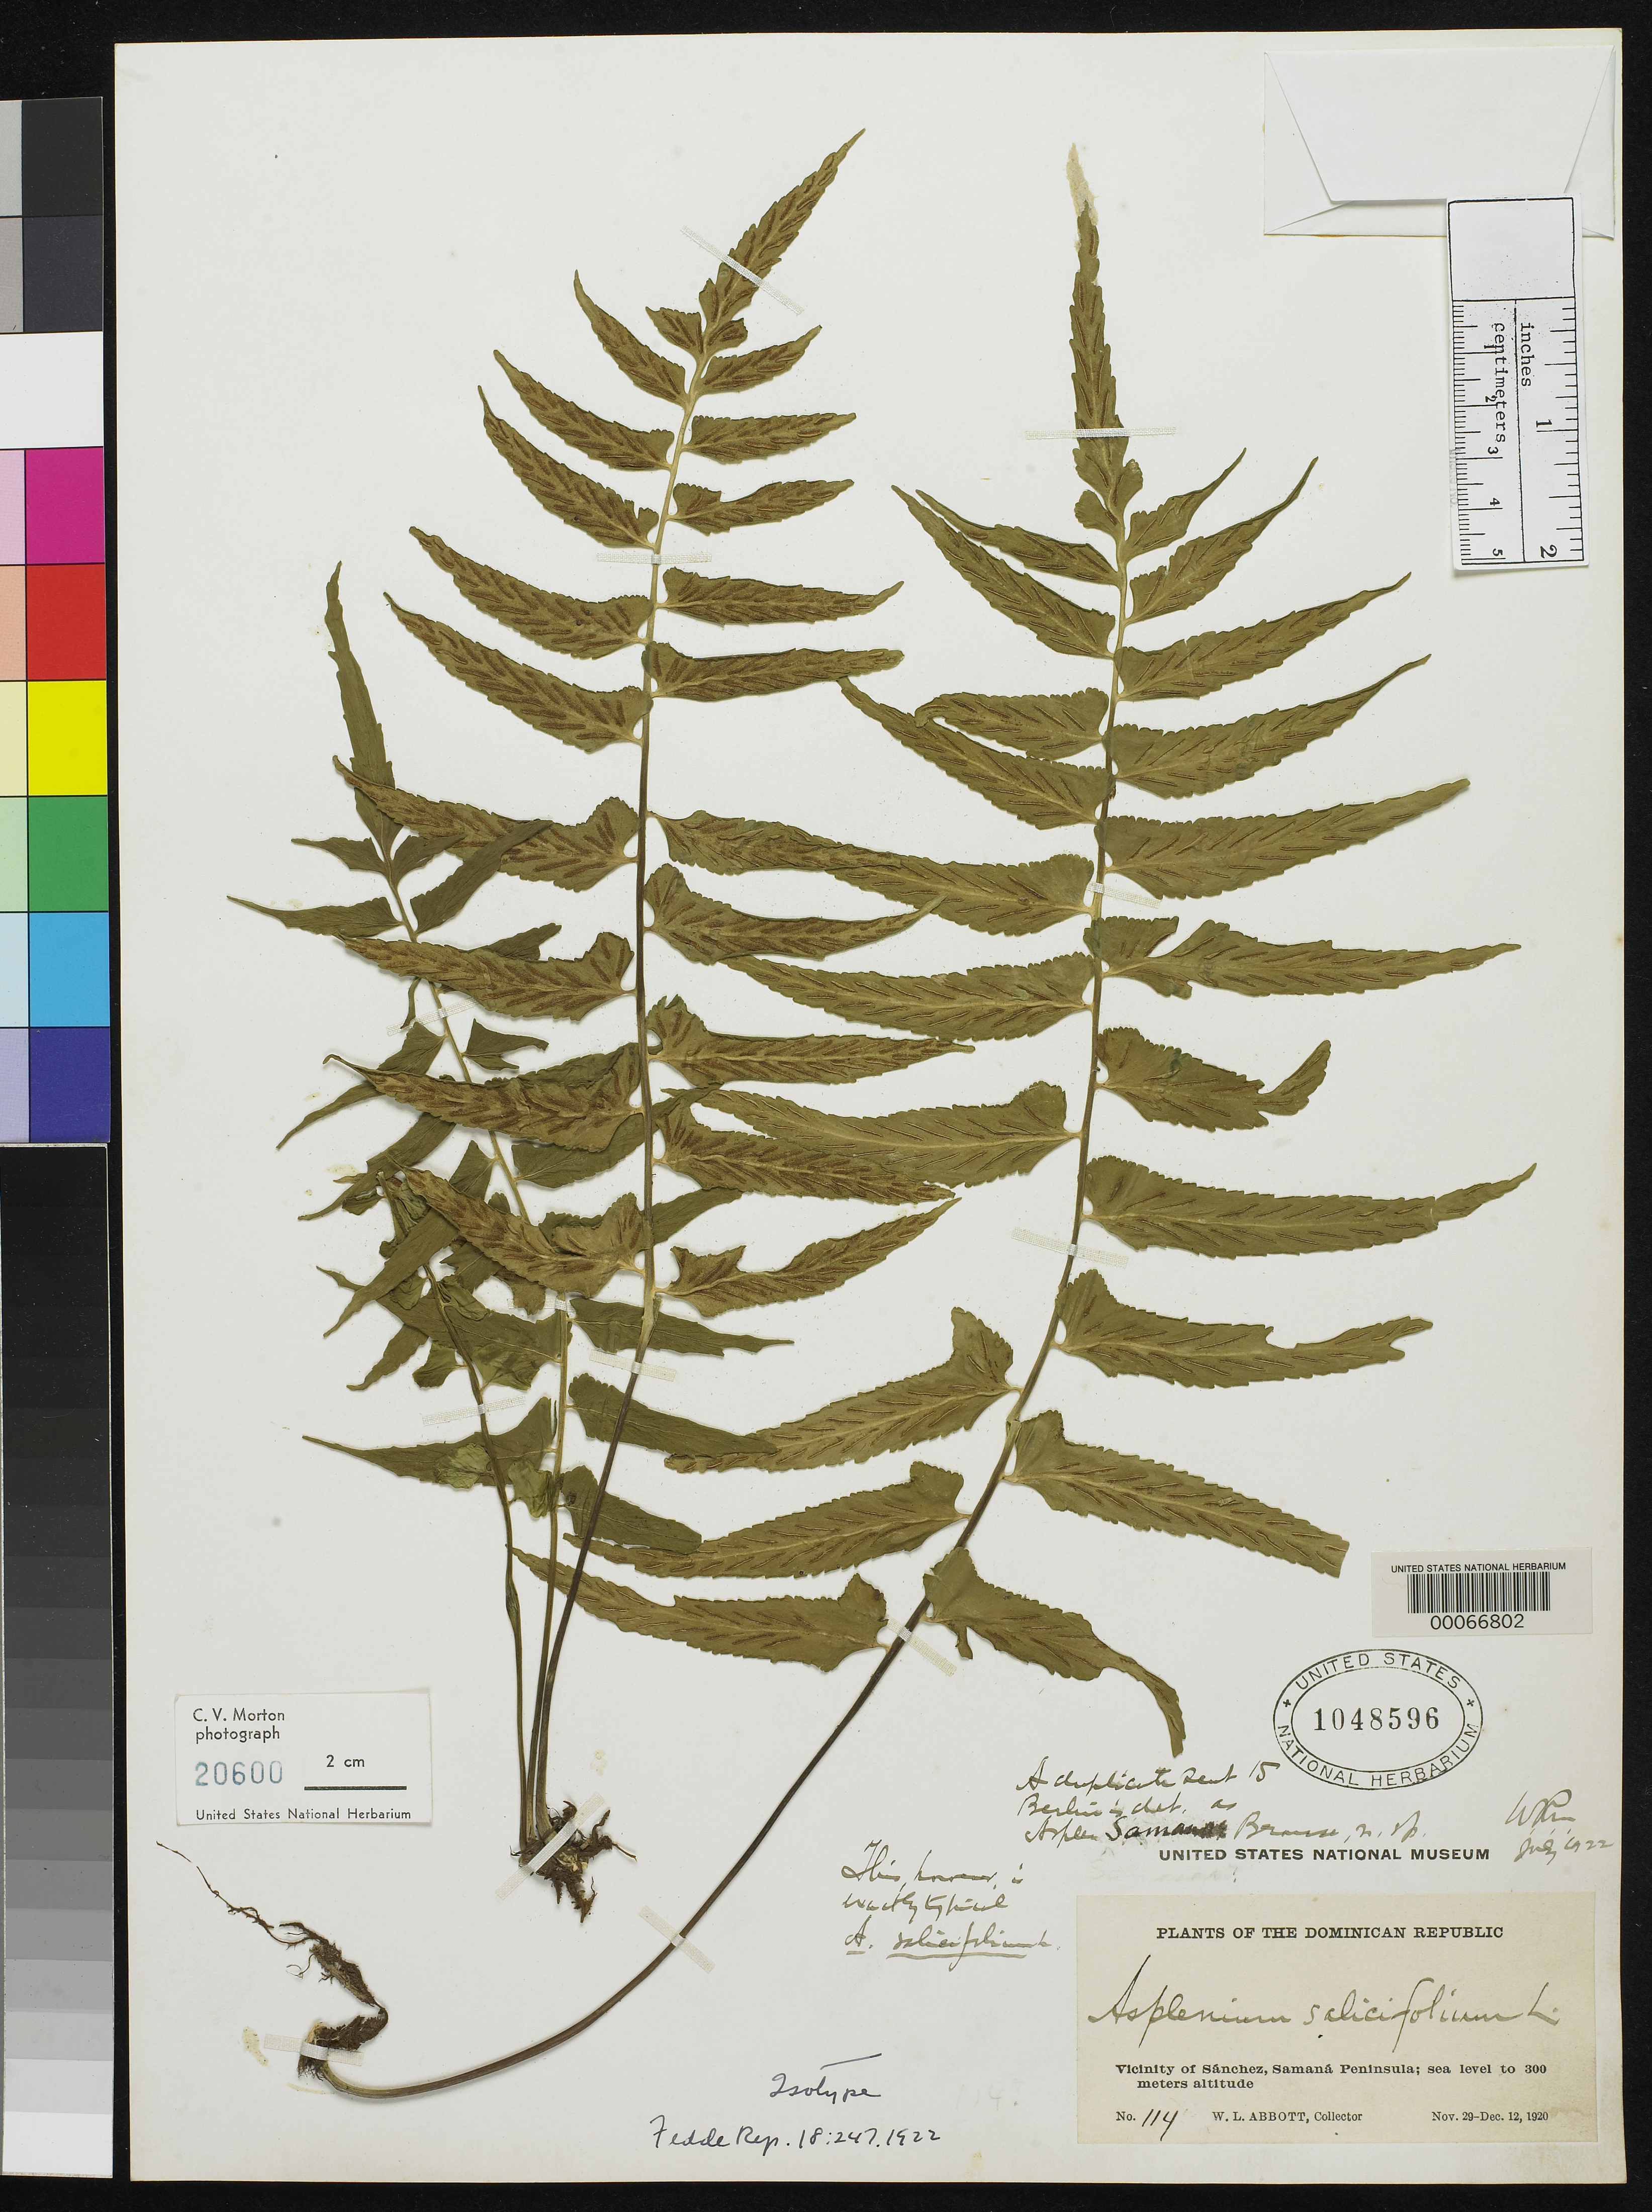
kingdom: Plantae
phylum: Tracheophyta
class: Polypodiopsida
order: Polypodiales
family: Aspleniaceae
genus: Asplenium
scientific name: Asplenium samanae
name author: Brause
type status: Type Collection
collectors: W. L. Abbott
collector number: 114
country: Dominican Republic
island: Hispaniola Island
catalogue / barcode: US 1048596